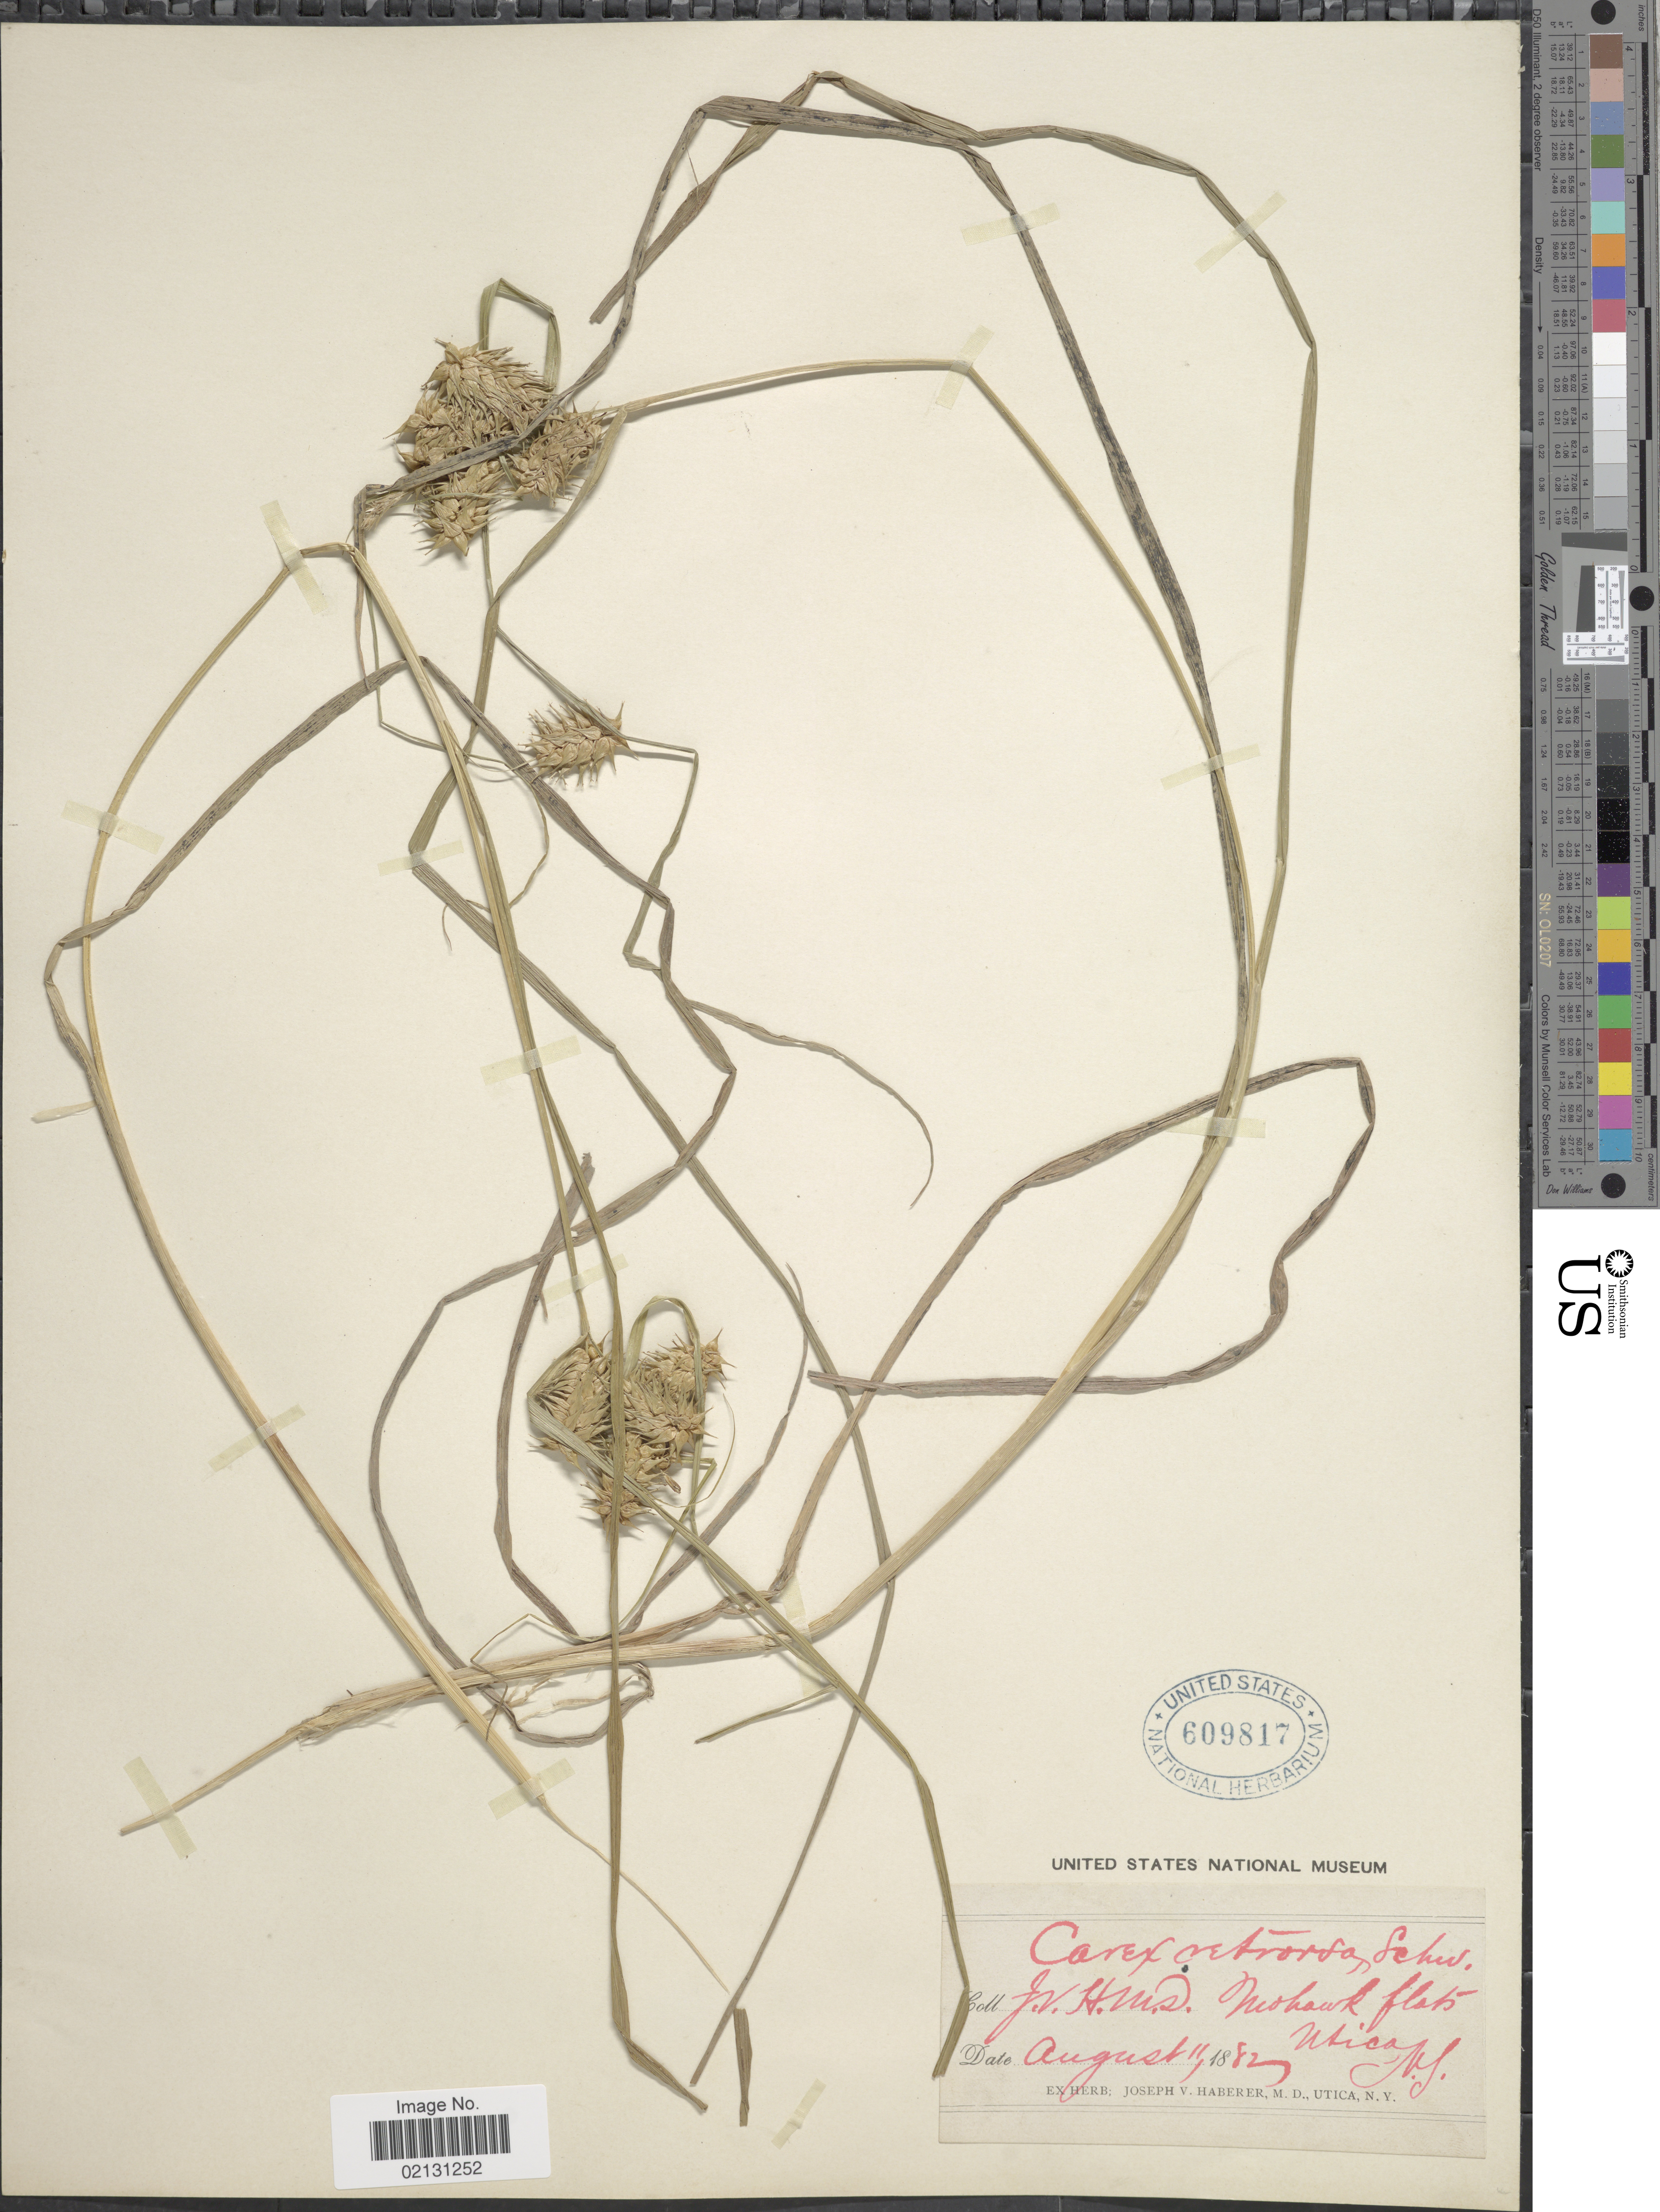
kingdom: Plantae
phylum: Tracheophyta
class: Liliopsida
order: Poales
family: Cyperaceae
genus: Carex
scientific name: Carex retrorsa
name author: Schwein.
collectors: J. V. Haberer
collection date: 1882-08-11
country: United States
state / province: New York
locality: Neohawk flats, Utica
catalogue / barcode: US 609817